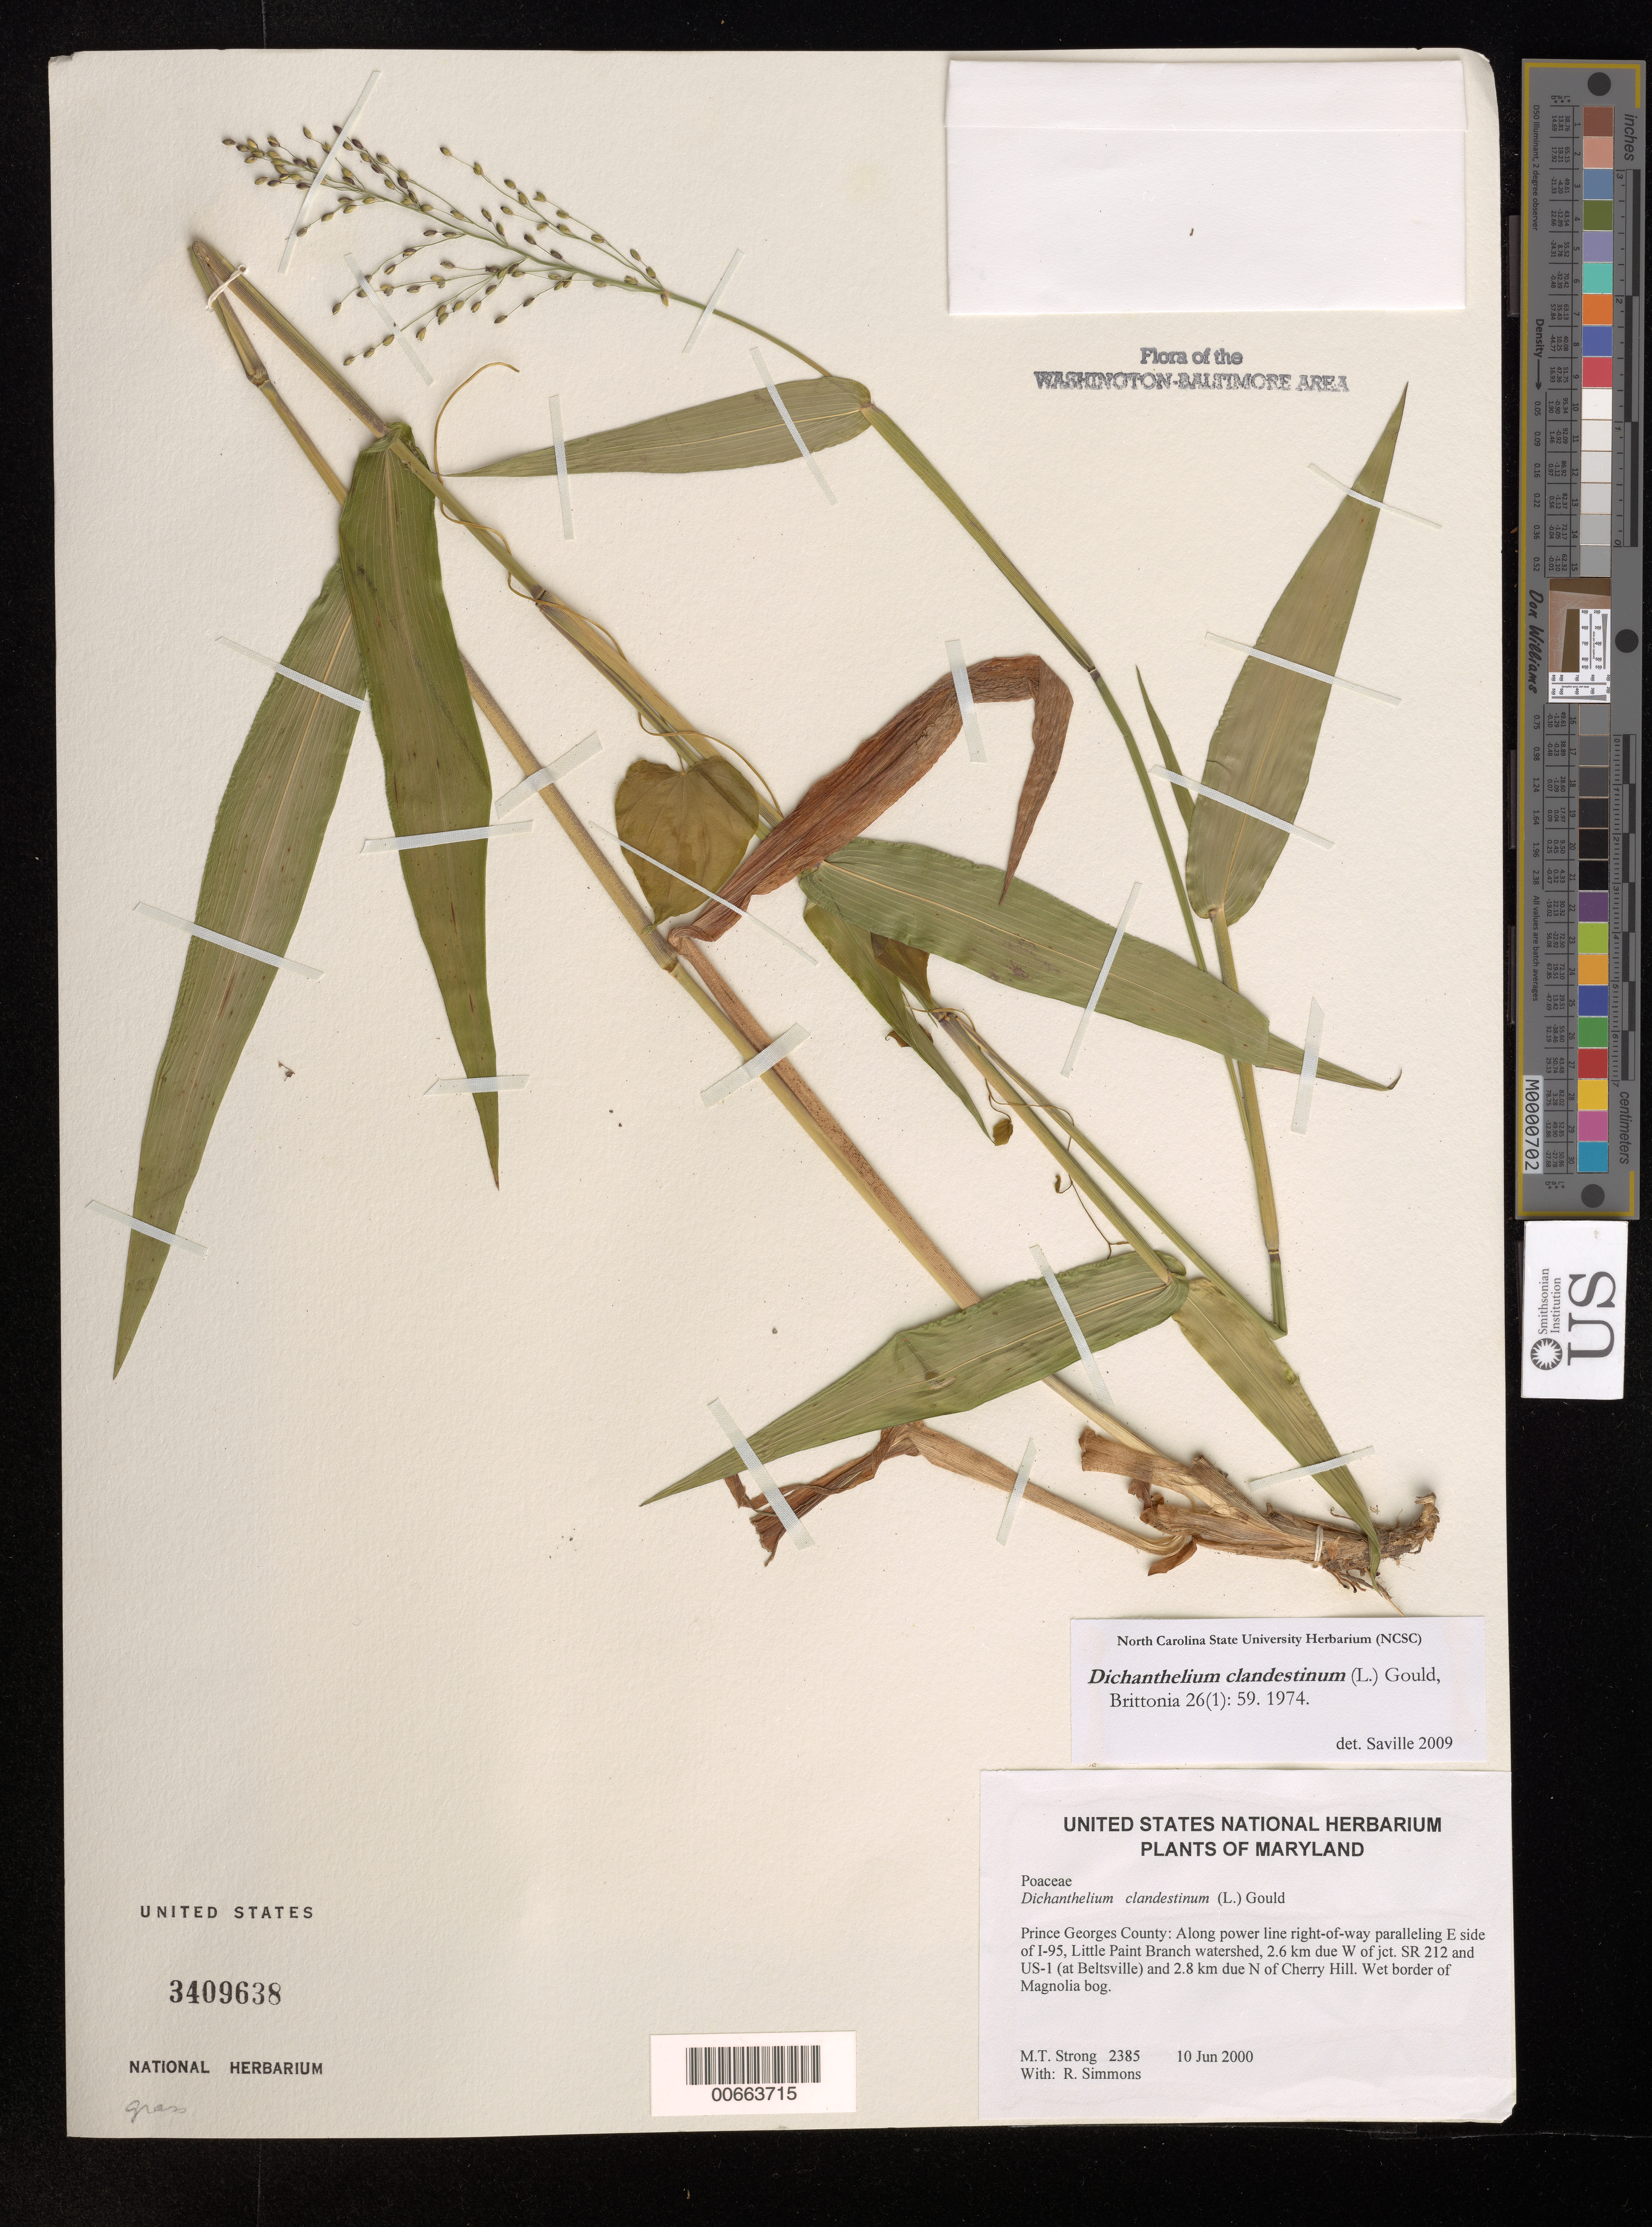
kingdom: Plantae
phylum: Tracheophyta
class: Liliopsida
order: Poales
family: Poaceae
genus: Dichanthelium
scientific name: Dichanthelium clandestinum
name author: (L.) Gould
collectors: M. T. Strong & R. Simmons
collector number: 2385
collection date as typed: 10 Jun 2000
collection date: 2000-06-10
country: United States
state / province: Maryland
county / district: Prince George's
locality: Along power line right-of-way paralleling E side of I-95, Little Paint Branch watershed, 2.6 km due W of jct. SR 212 and US-1 (at Beltsville) and 2.8 km due N of Cherry Hill.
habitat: Wet border of Magnolia bog.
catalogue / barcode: US 3409638